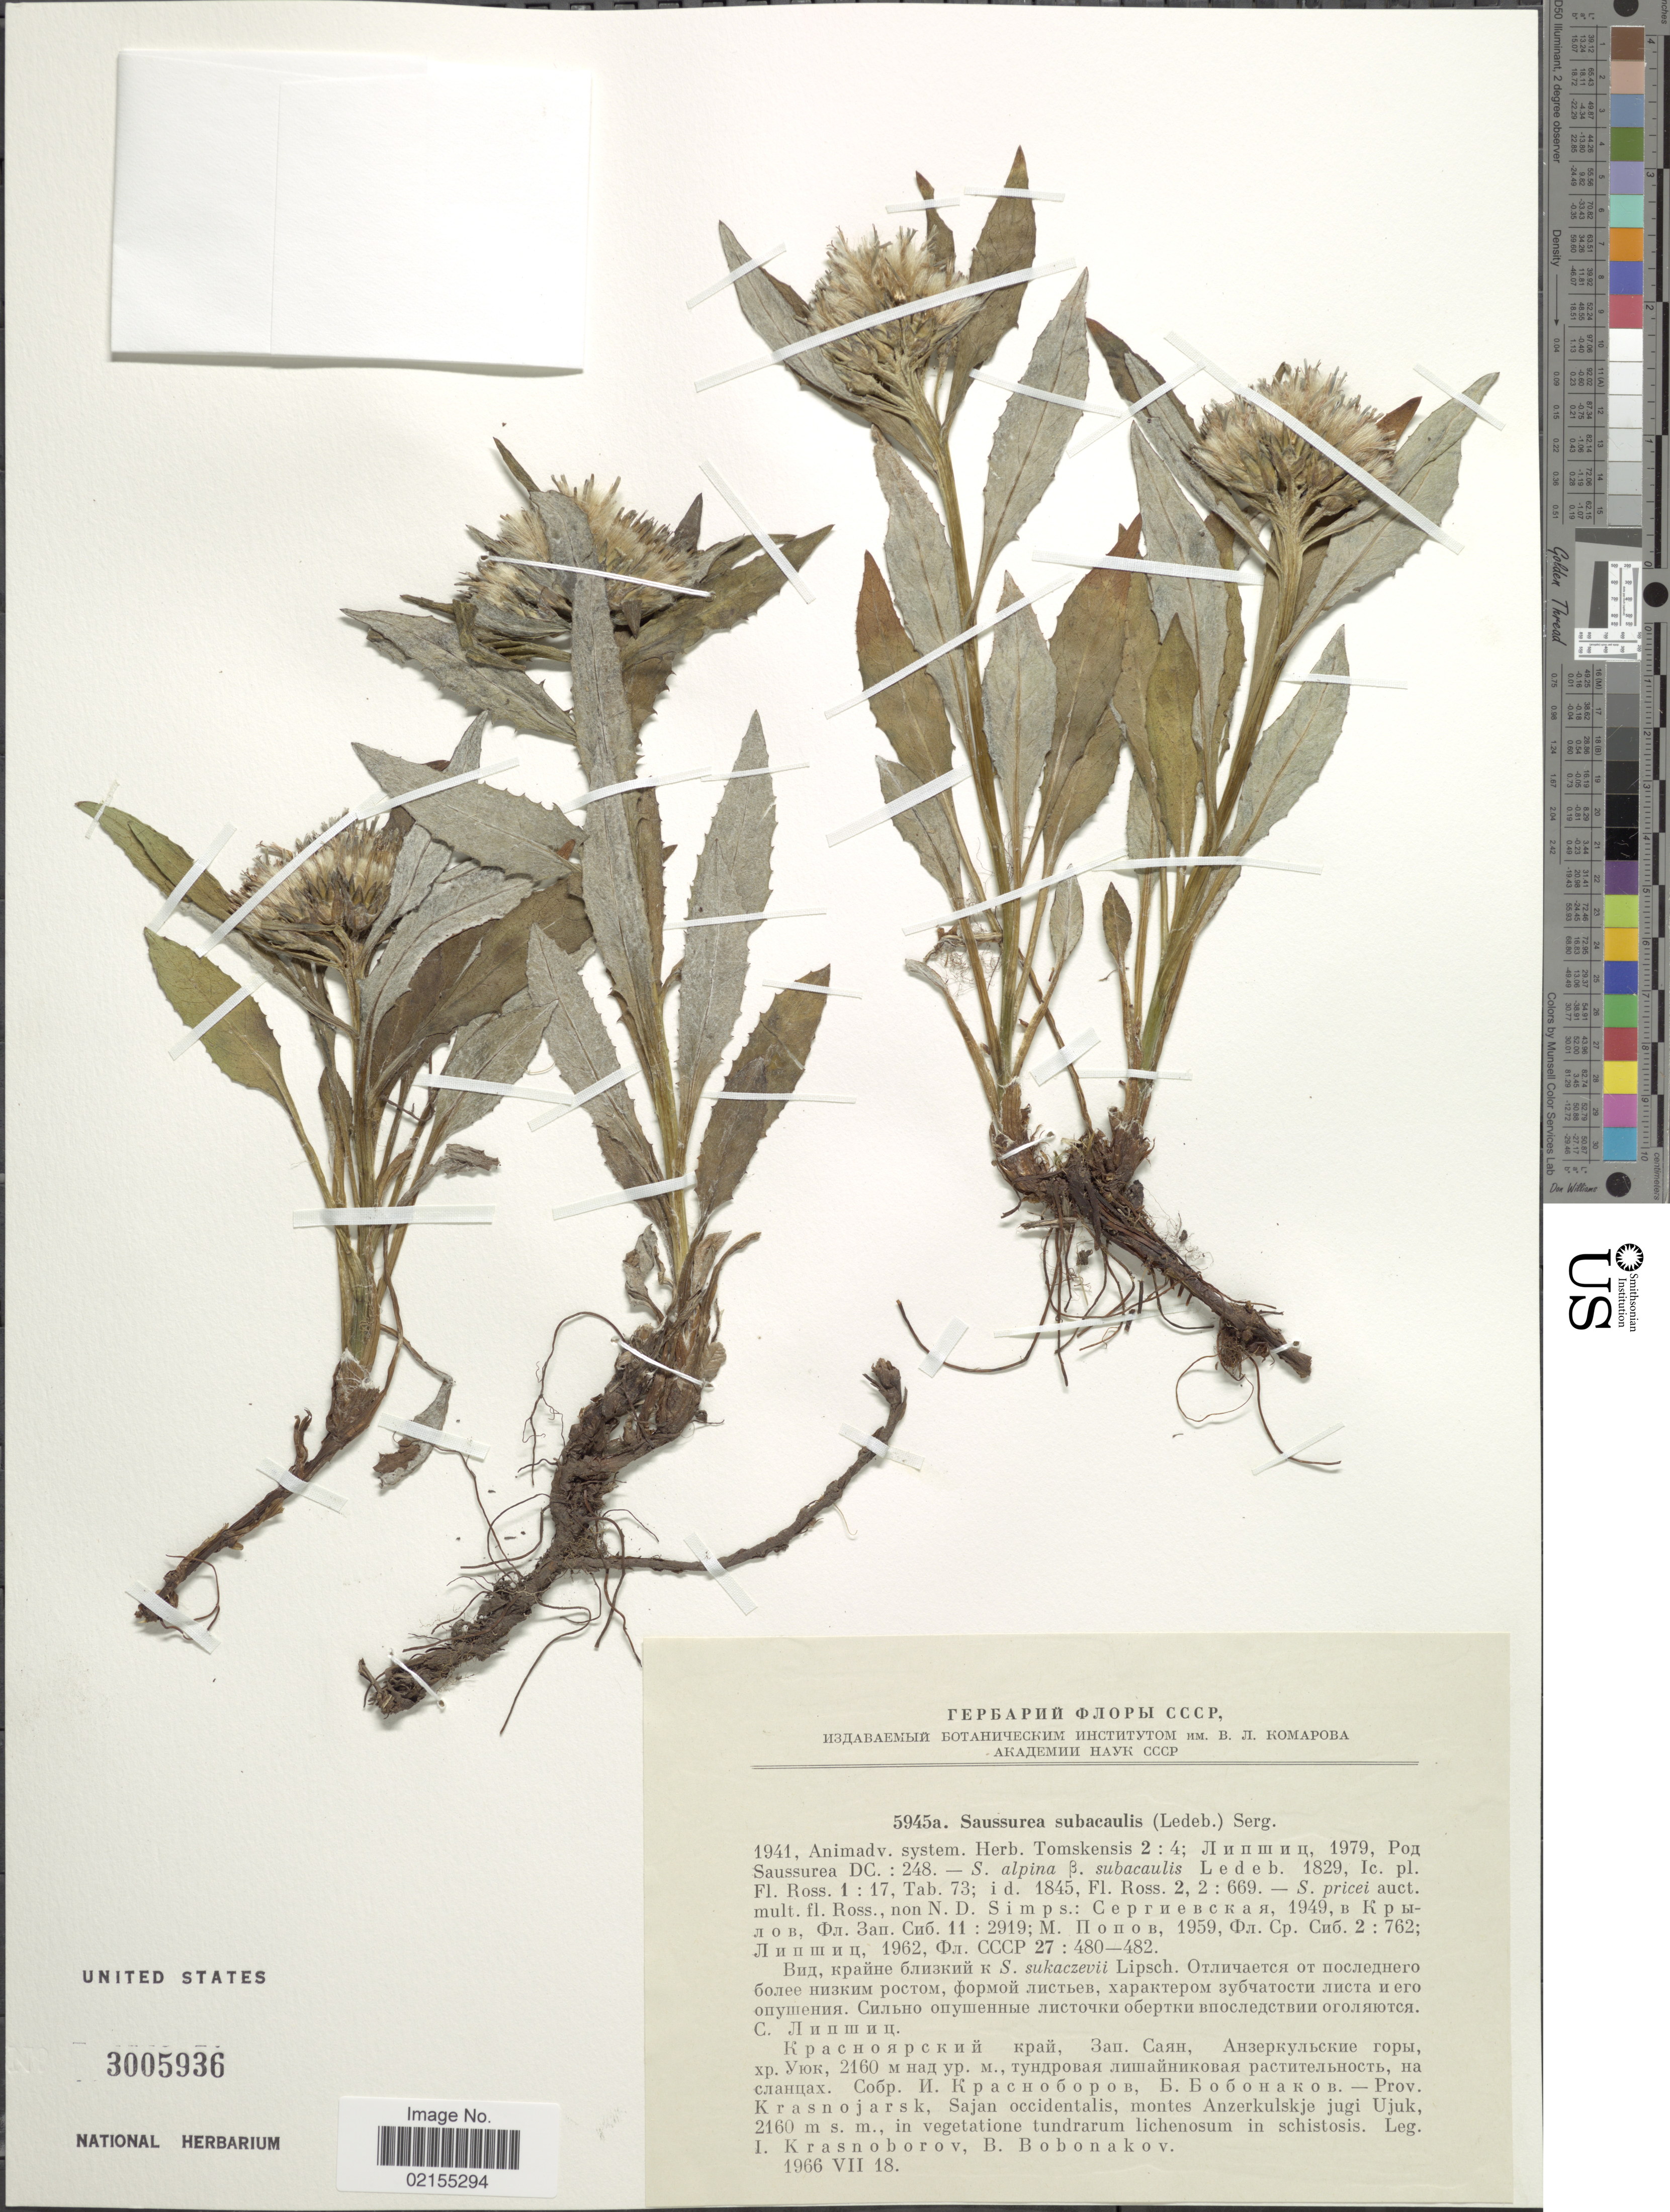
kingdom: Plantae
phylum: Tracheophyta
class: Magnoliopsida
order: Asterales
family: Asteraceae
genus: Saussurea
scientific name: Saussurea subacaulis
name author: (Ledeb.) Serg.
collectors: I. Krasnoborov & B. Bobonakov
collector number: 5945a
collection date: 1966-07-18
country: Russian Federation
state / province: Krasnoyarsk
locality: Prov. Krasnojarsk, Sajan occidentalis, montes Anzerkulskje jugi Ujuk, in vegetatione tundrarum lichenosum in schistosis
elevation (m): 2160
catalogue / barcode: US 3005936